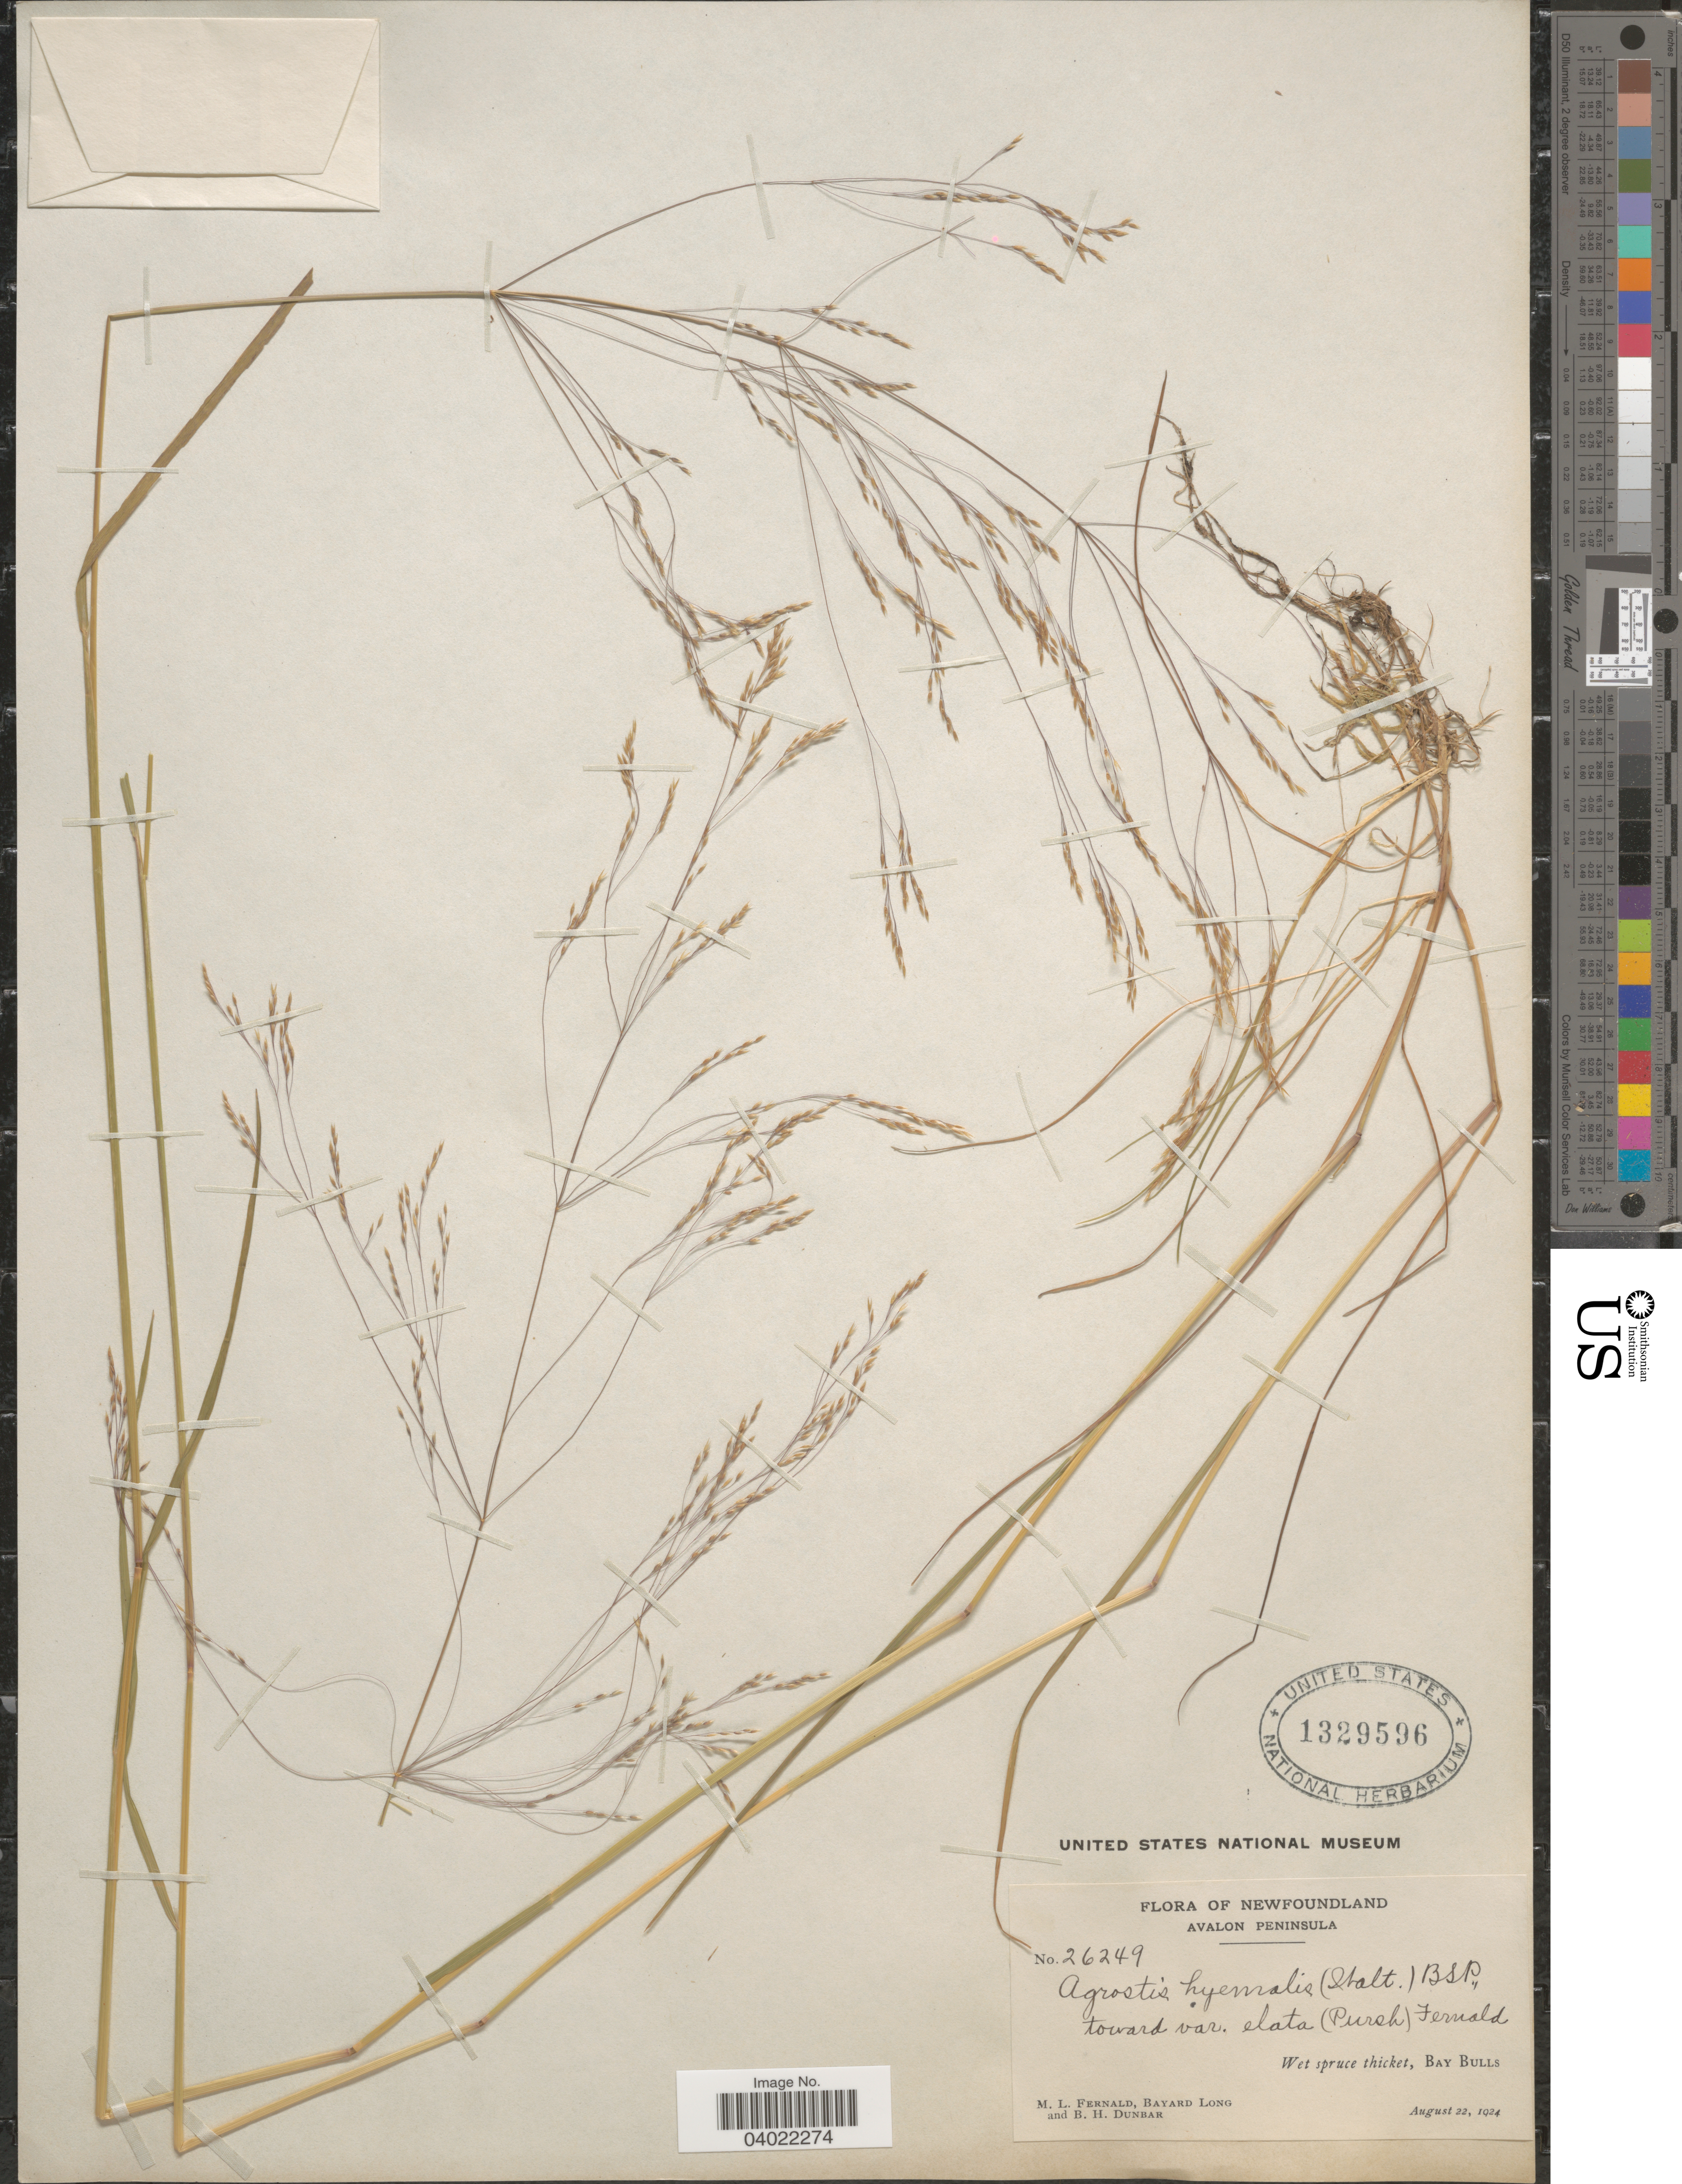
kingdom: Plantae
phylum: Tracheophyta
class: Liliopsida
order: Poales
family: Poaceae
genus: Agrostis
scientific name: Agrostis scabra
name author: Willd.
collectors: M. L. Fernald, B. Long & B. Dunbar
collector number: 26249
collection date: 1924-08-22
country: Canada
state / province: Newfoundland and Labrador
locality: Avalon Peninsula. Wet spruce thicket, Bay Bulls.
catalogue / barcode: US 1329596